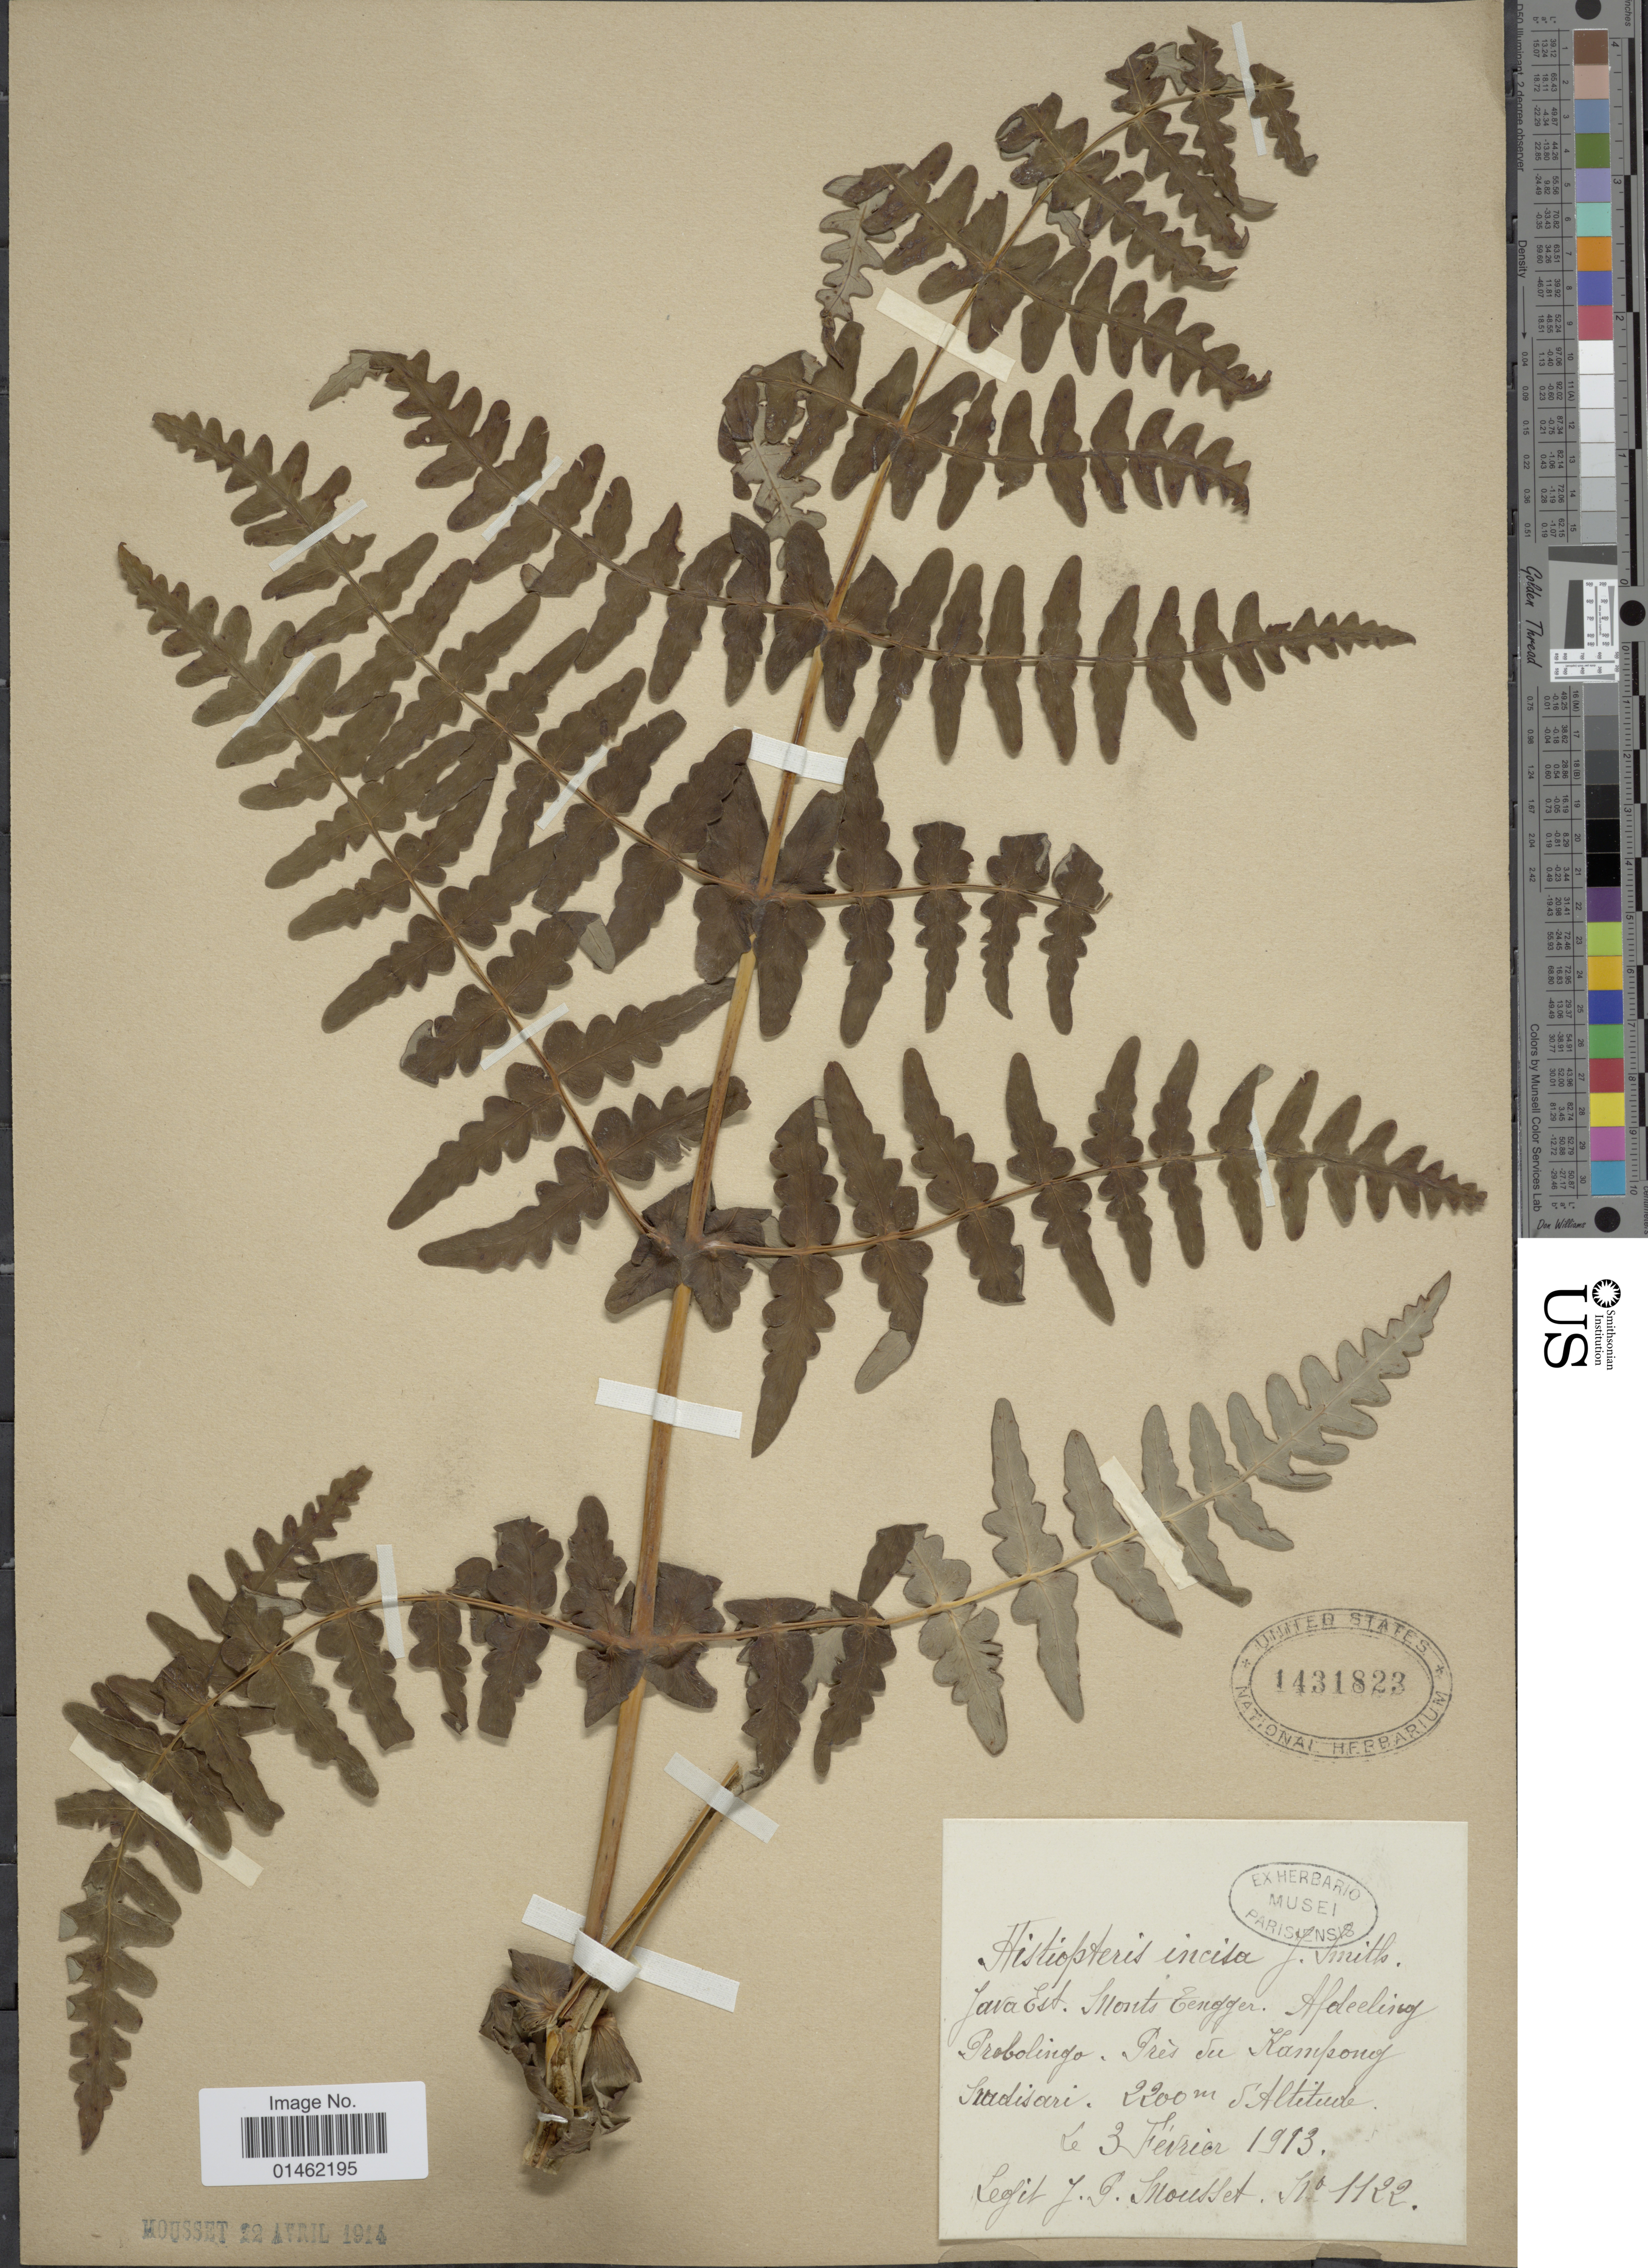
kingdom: Plantae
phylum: Tracheophyta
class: Polypodiopsida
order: Polypodiales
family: Dennstaedtiaceae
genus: Histiopteris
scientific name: Histiopteris incisa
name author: (Thunb.) J. Sm.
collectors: J. Mousset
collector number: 1122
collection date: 1913-02-03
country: Indonesia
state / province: Java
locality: Est Monts Tengger. Afdeeling Probolongo. Pres de Kampong Nadisari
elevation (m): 2200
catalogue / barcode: US 1431823